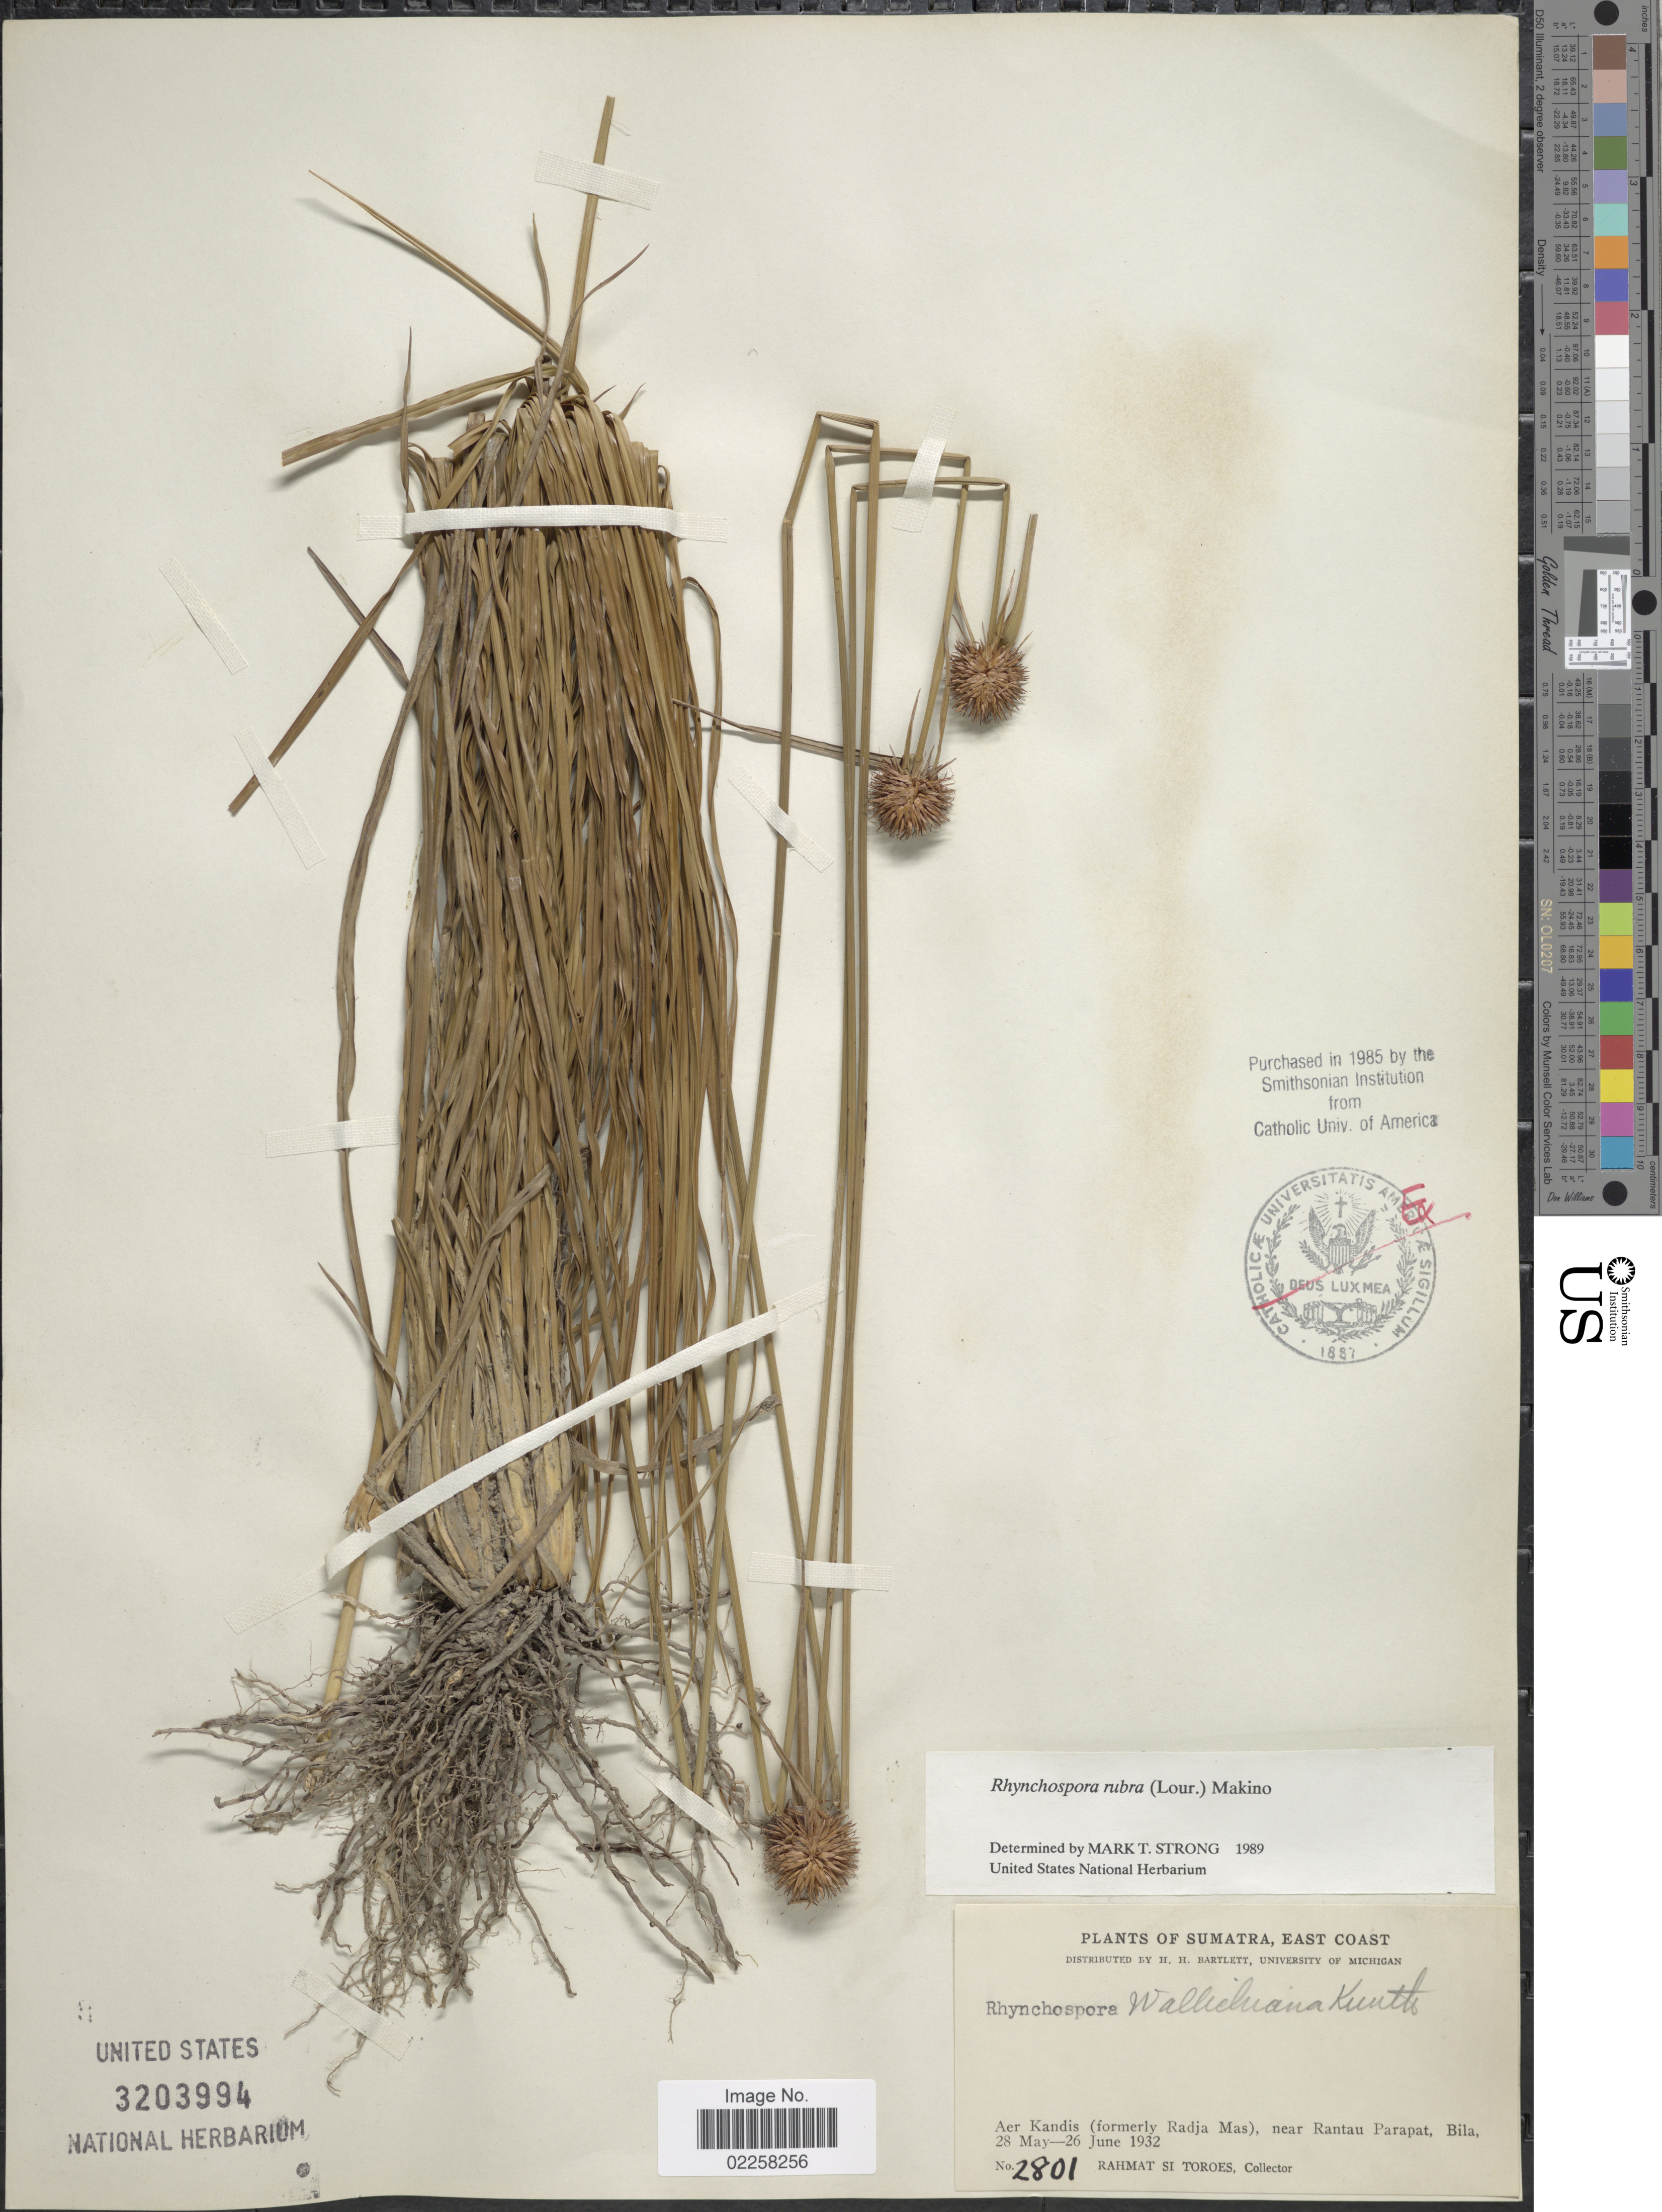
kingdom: Plantae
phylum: Tracheophyta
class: Liliopsida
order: Poales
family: Cyperaceae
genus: Rhynchospora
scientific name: Rhynchospora rubra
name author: (Lour.) Makino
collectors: Rahmat Si Boeea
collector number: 2801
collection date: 1932-05-28/1932-06-26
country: Indonesia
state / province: Sumatra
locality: East Coast, Aer Kandis (formerly Radja Mas), near Rantau Parapat, Bila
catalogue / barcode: US 3203994